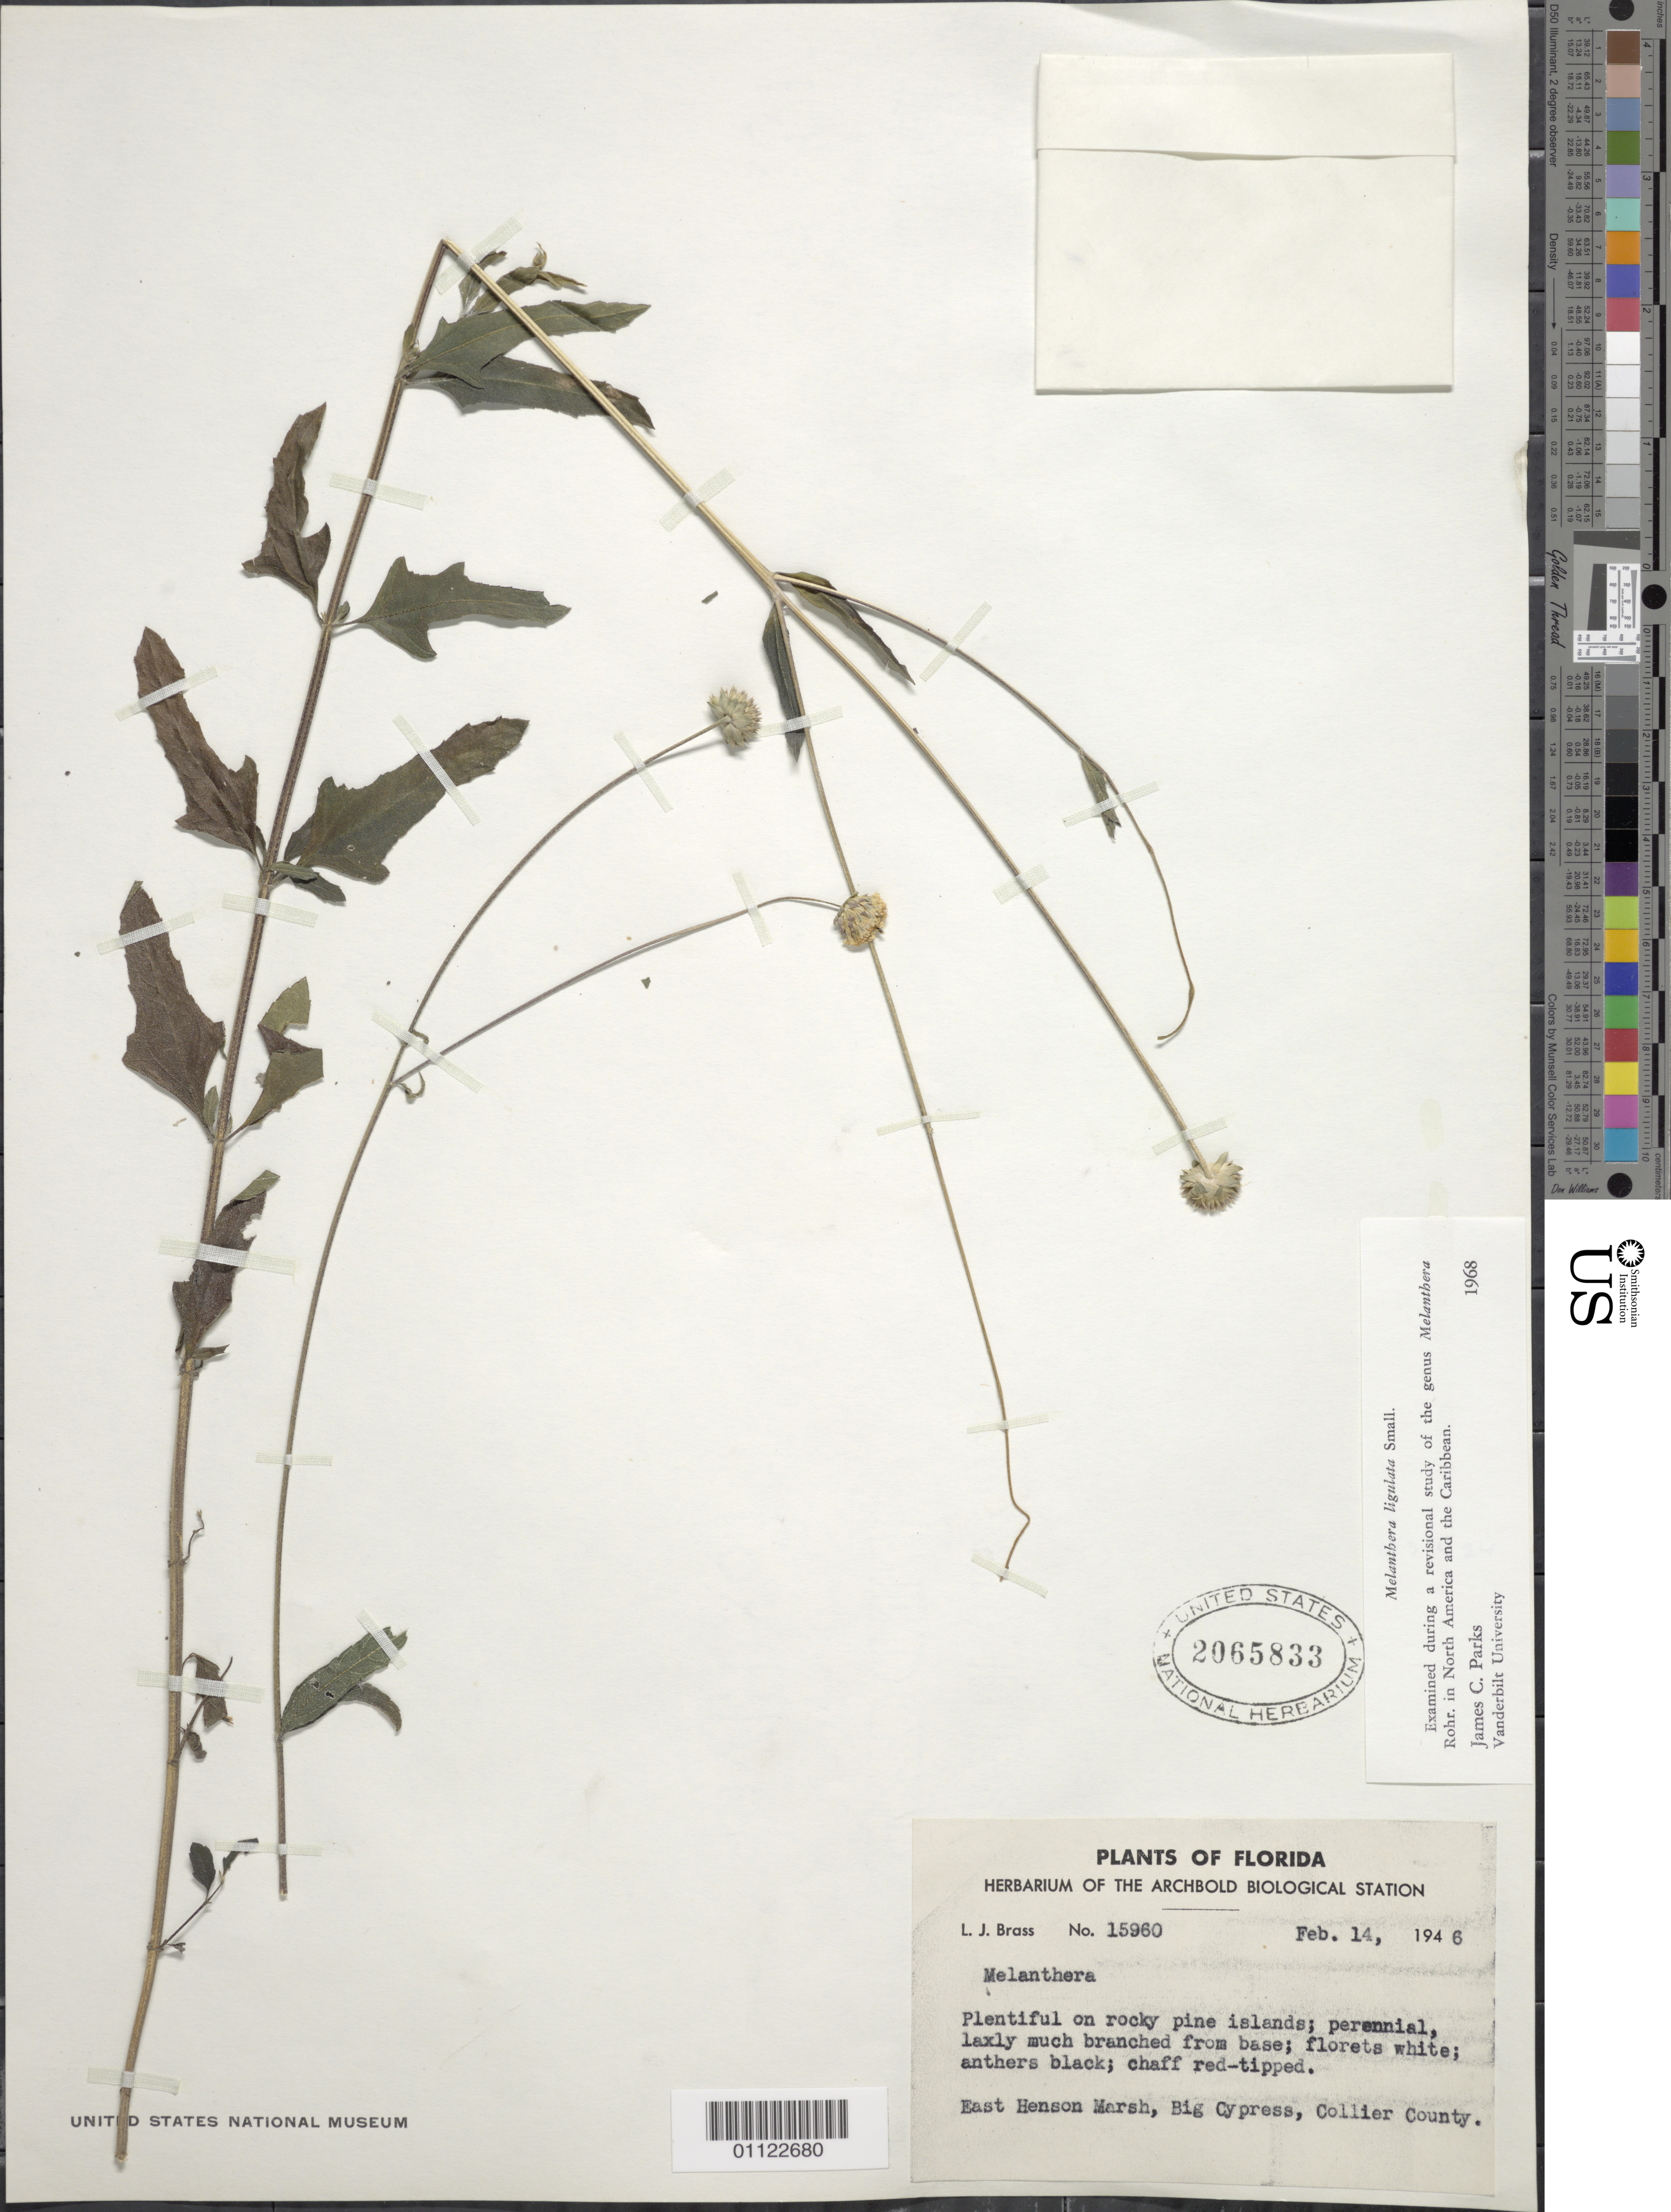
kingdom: Plantae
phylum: Tracheophyta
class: Magnoliopsida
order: Asterales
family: Asteraceae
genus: Melanthera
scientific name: Melanthera ligulata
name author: Small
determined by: Parks, J. C.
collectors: L. J. Brass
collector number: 15960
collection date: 1946-02-14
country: United States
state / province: Florida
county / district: Collier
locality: East Henson Marsh, Big Cypress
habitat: Plentiful on rocky pine islands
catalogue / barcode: US 2065833